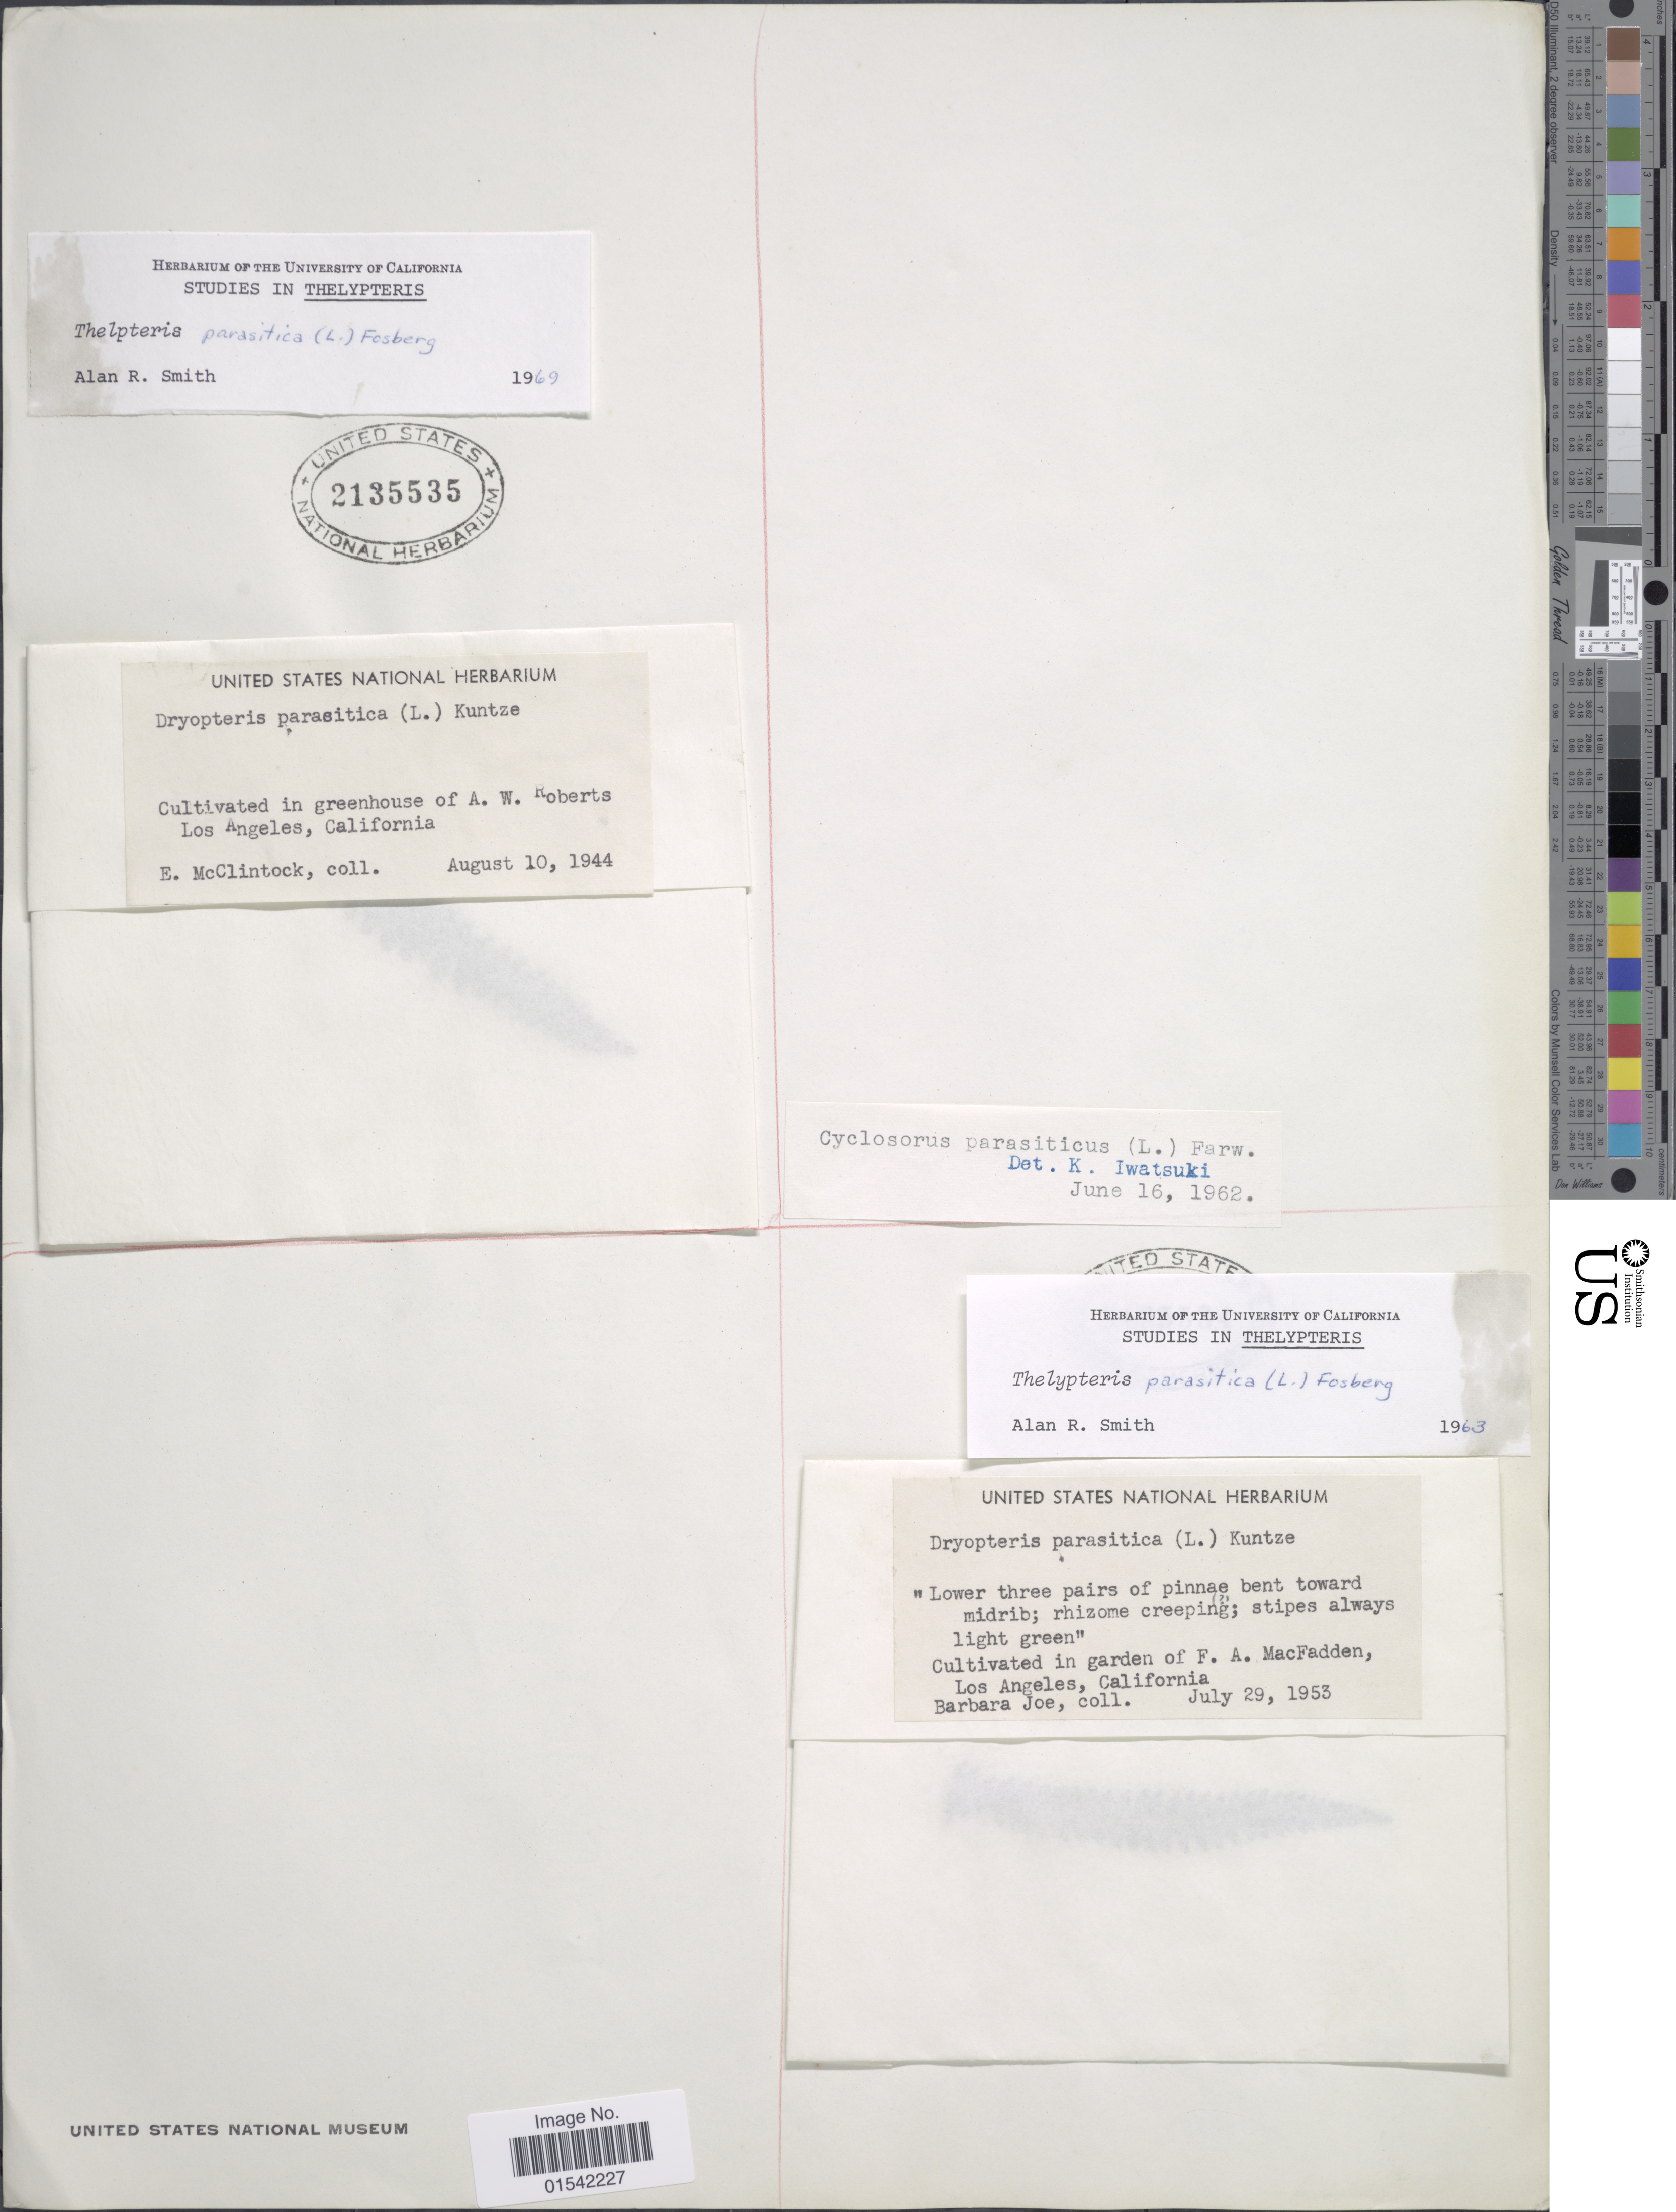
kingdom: Plantae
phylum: Tracheophyta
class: Polypodiopsida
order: Polypodiales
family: Thelypteridaceae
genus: Cyclosorus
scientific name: Cyclosorus parasiticus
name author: (L.) Tardieu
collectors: B. Joe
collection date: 1953-07-29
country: United States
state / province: California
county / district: Los Angeles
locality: Cultivated in garden of F. A. MacFadden, Los Angeles